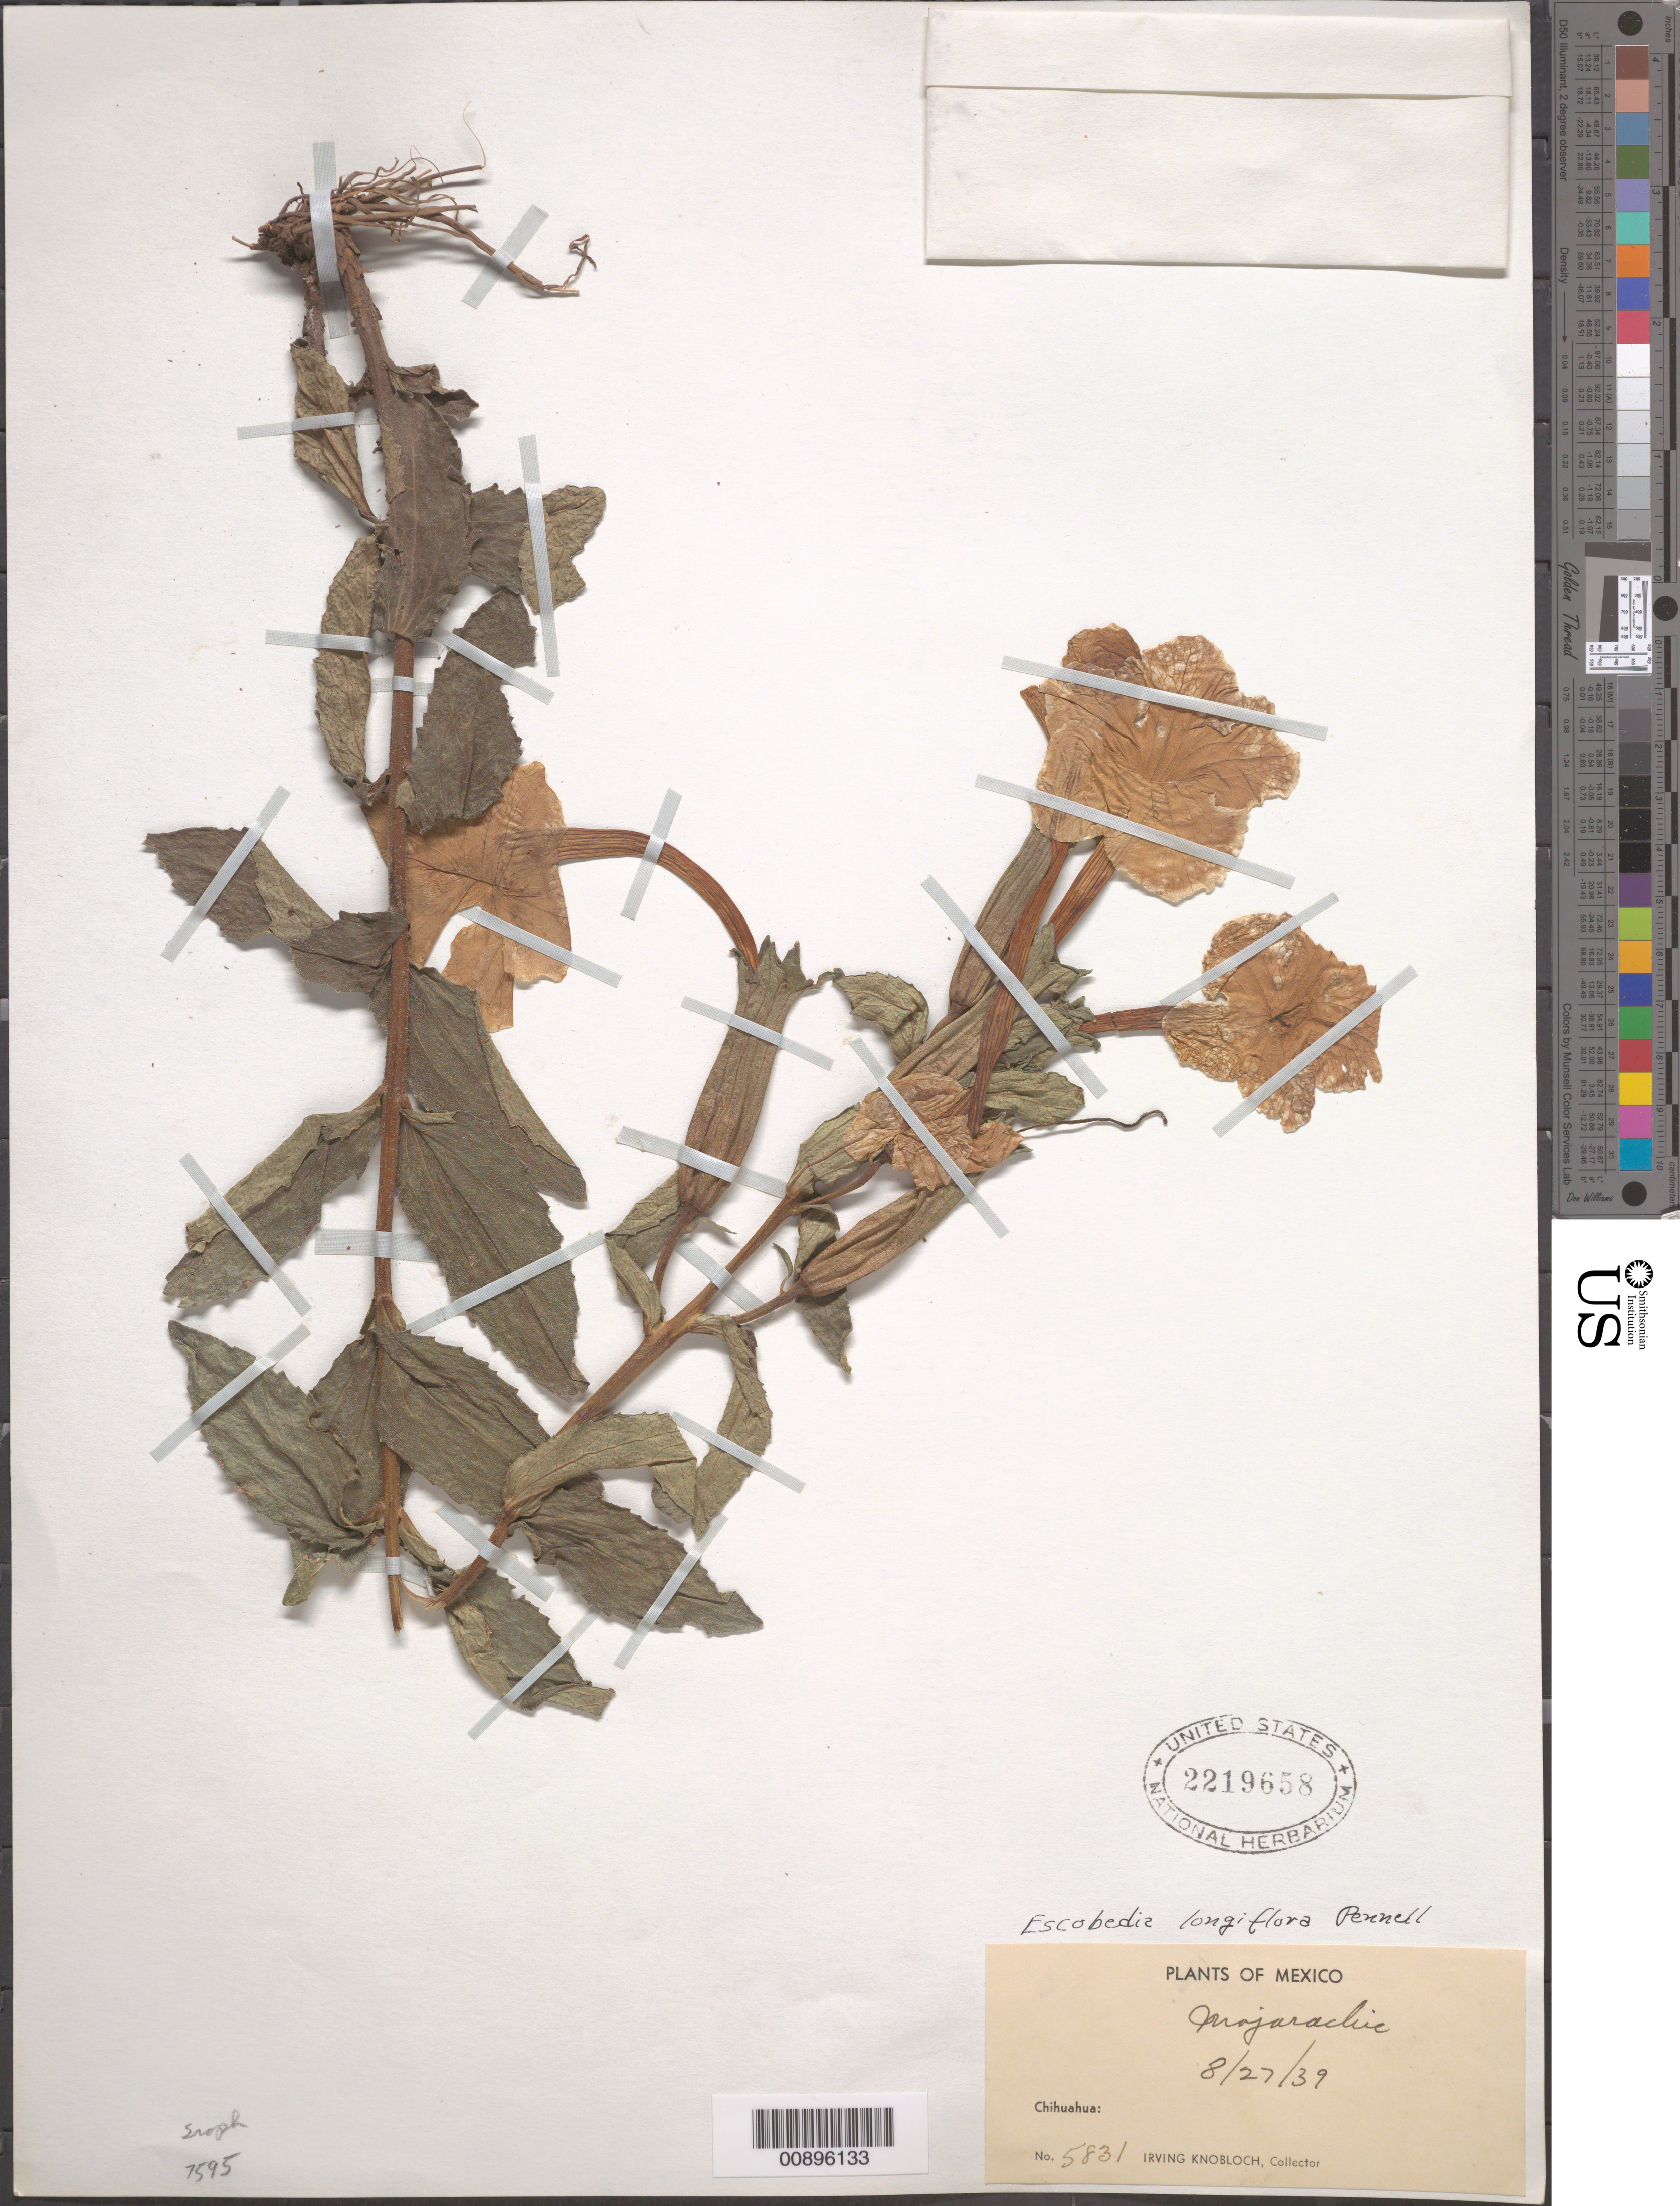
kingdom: Plantae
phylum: Tracheophyta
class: Magnoliopsida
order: Lamiales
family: Orobanchaceae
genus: Escobedia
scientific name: Escobedia longiflora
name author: Pennell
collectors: I. W. Knobloch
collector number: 5831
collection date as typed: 27 Aug 1939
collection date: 1939-08-27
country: Mexico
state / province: Chihuahua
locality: Mojarachic, Chihuahua.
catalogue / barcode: US 2219658